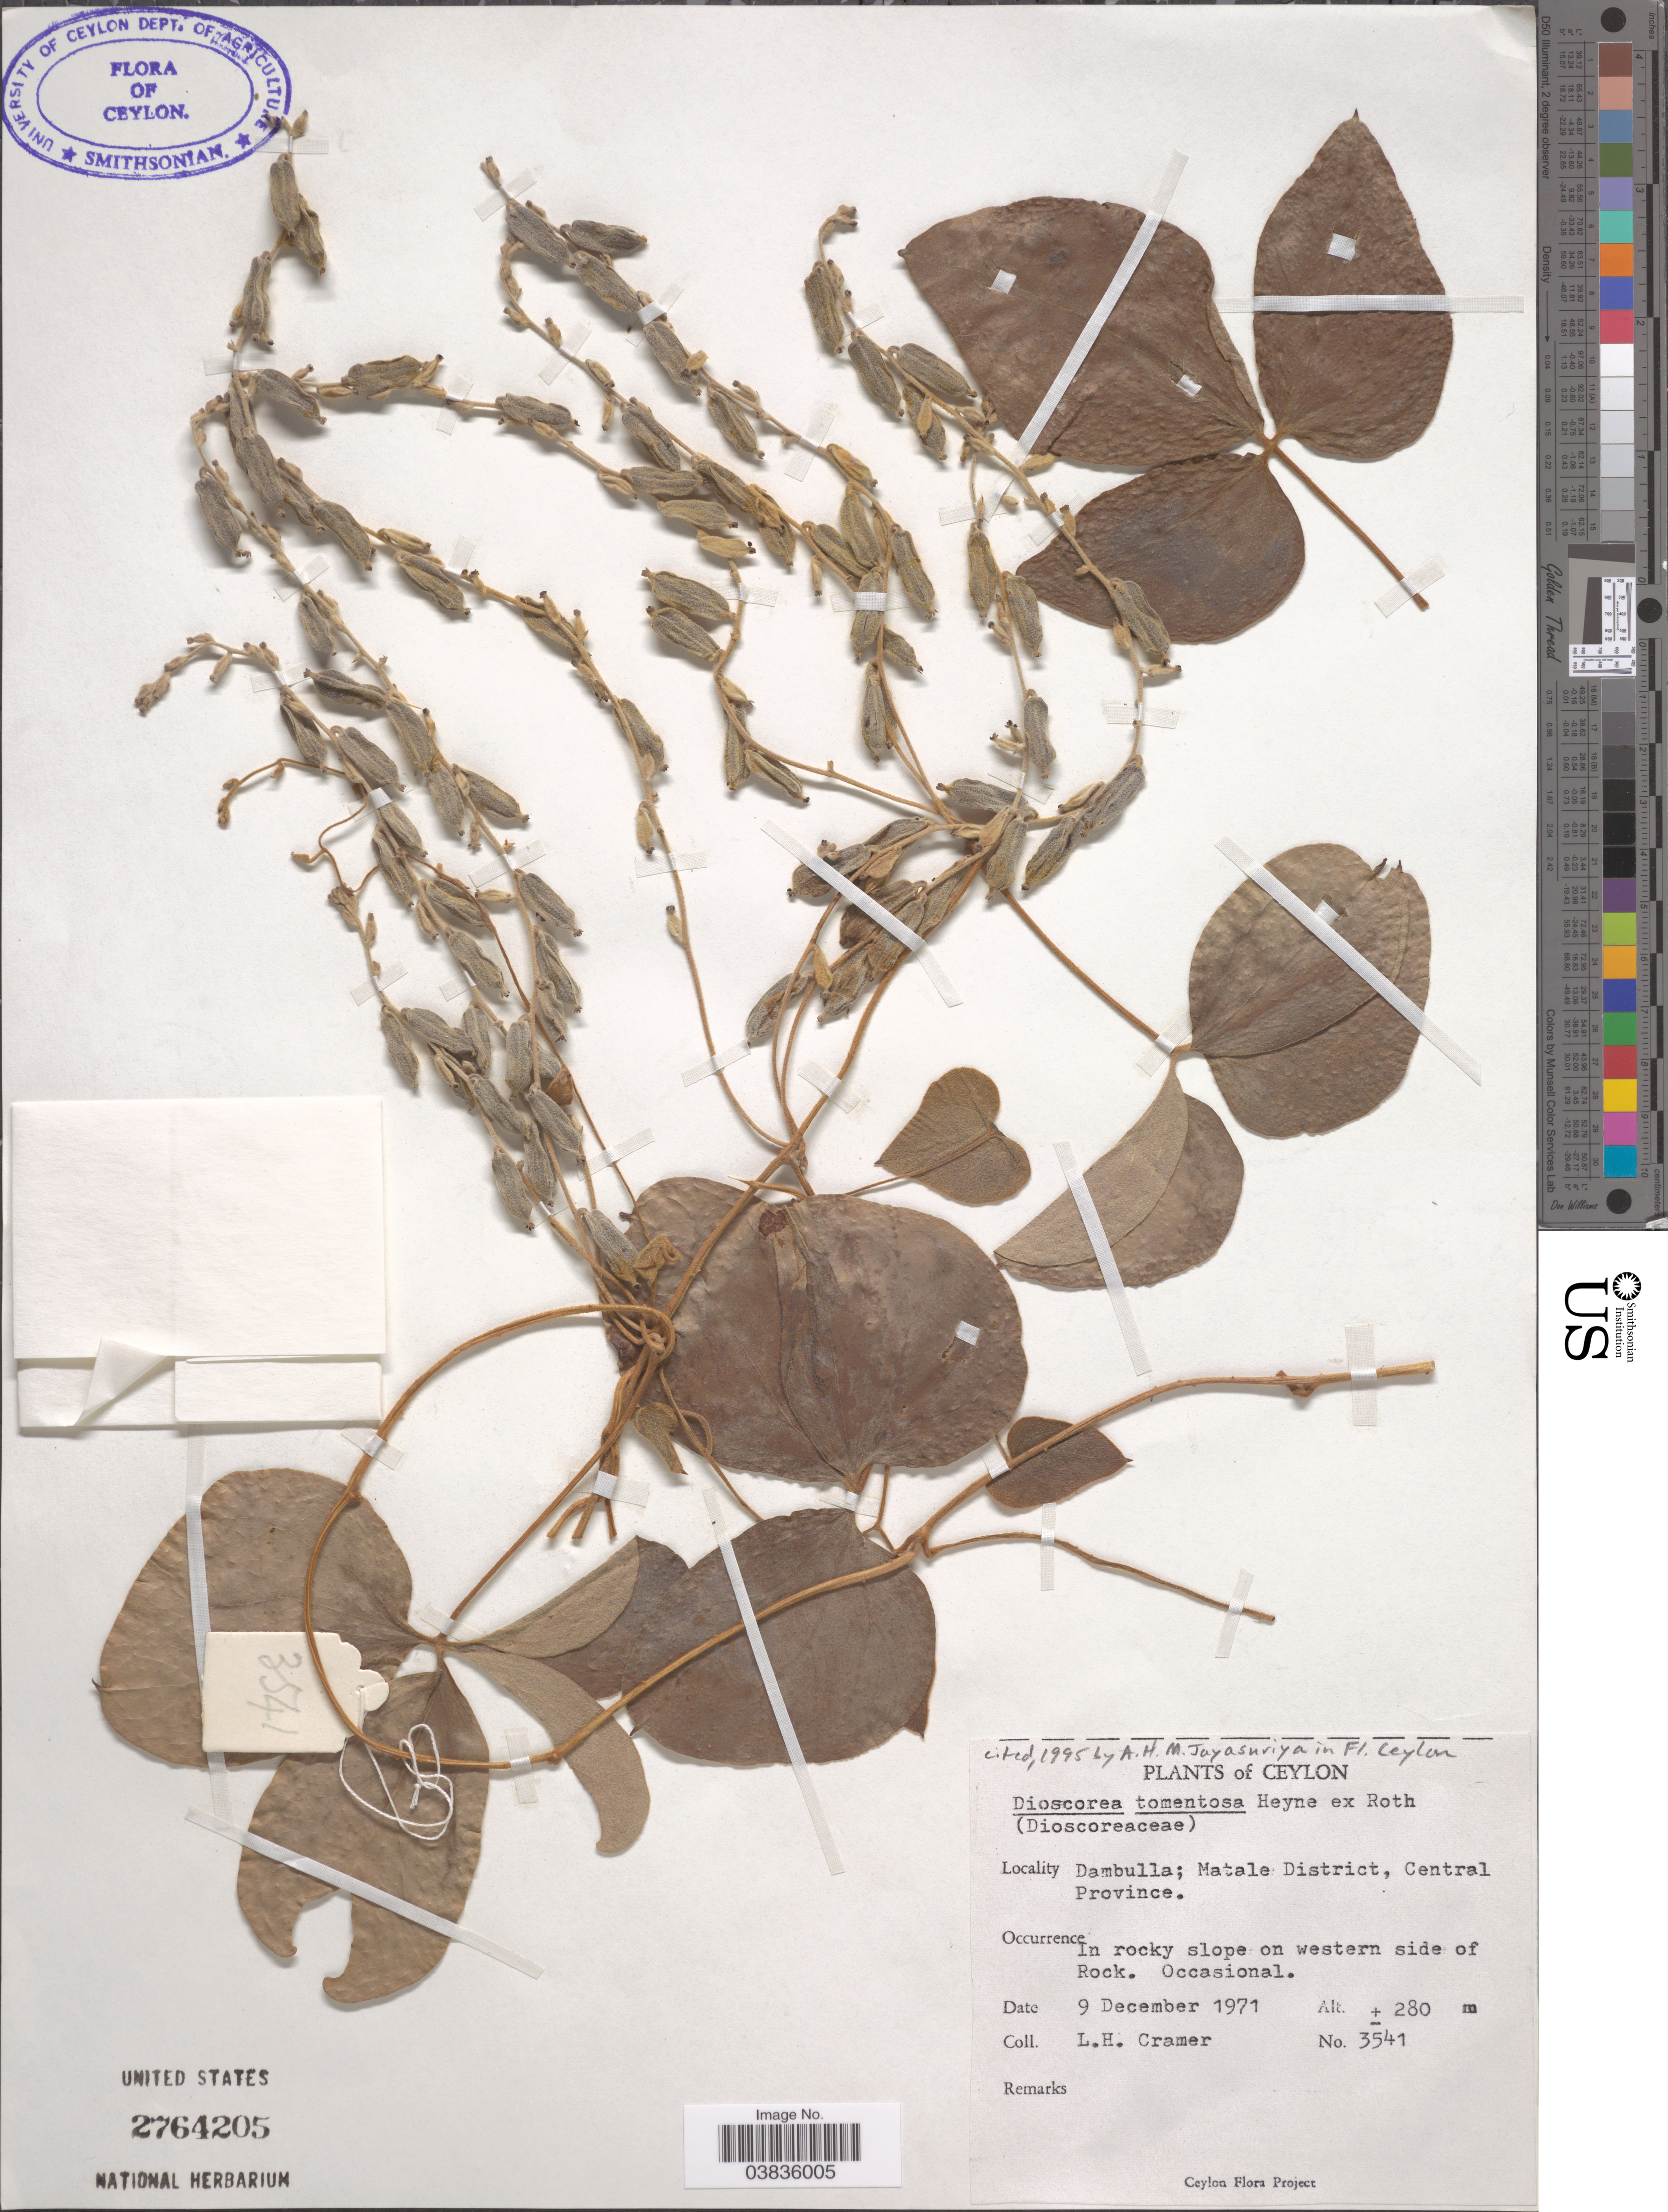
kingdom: Plantae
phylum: Tracheophyta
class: Liliopsida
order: Dioscoreales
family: Dioscoreaceae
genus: Dioscorea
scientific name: Dioscorea tomentosa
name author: J. Koenig ex Spreng.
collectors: L. H. Cramer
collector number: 3541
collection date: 1971-12-09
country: Sri Lanka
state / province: Central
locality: Ceylon. Dambulla; Matale District, Central Province. In rocky slope on western side of Rock.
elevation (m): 280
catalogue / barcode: US 2764205